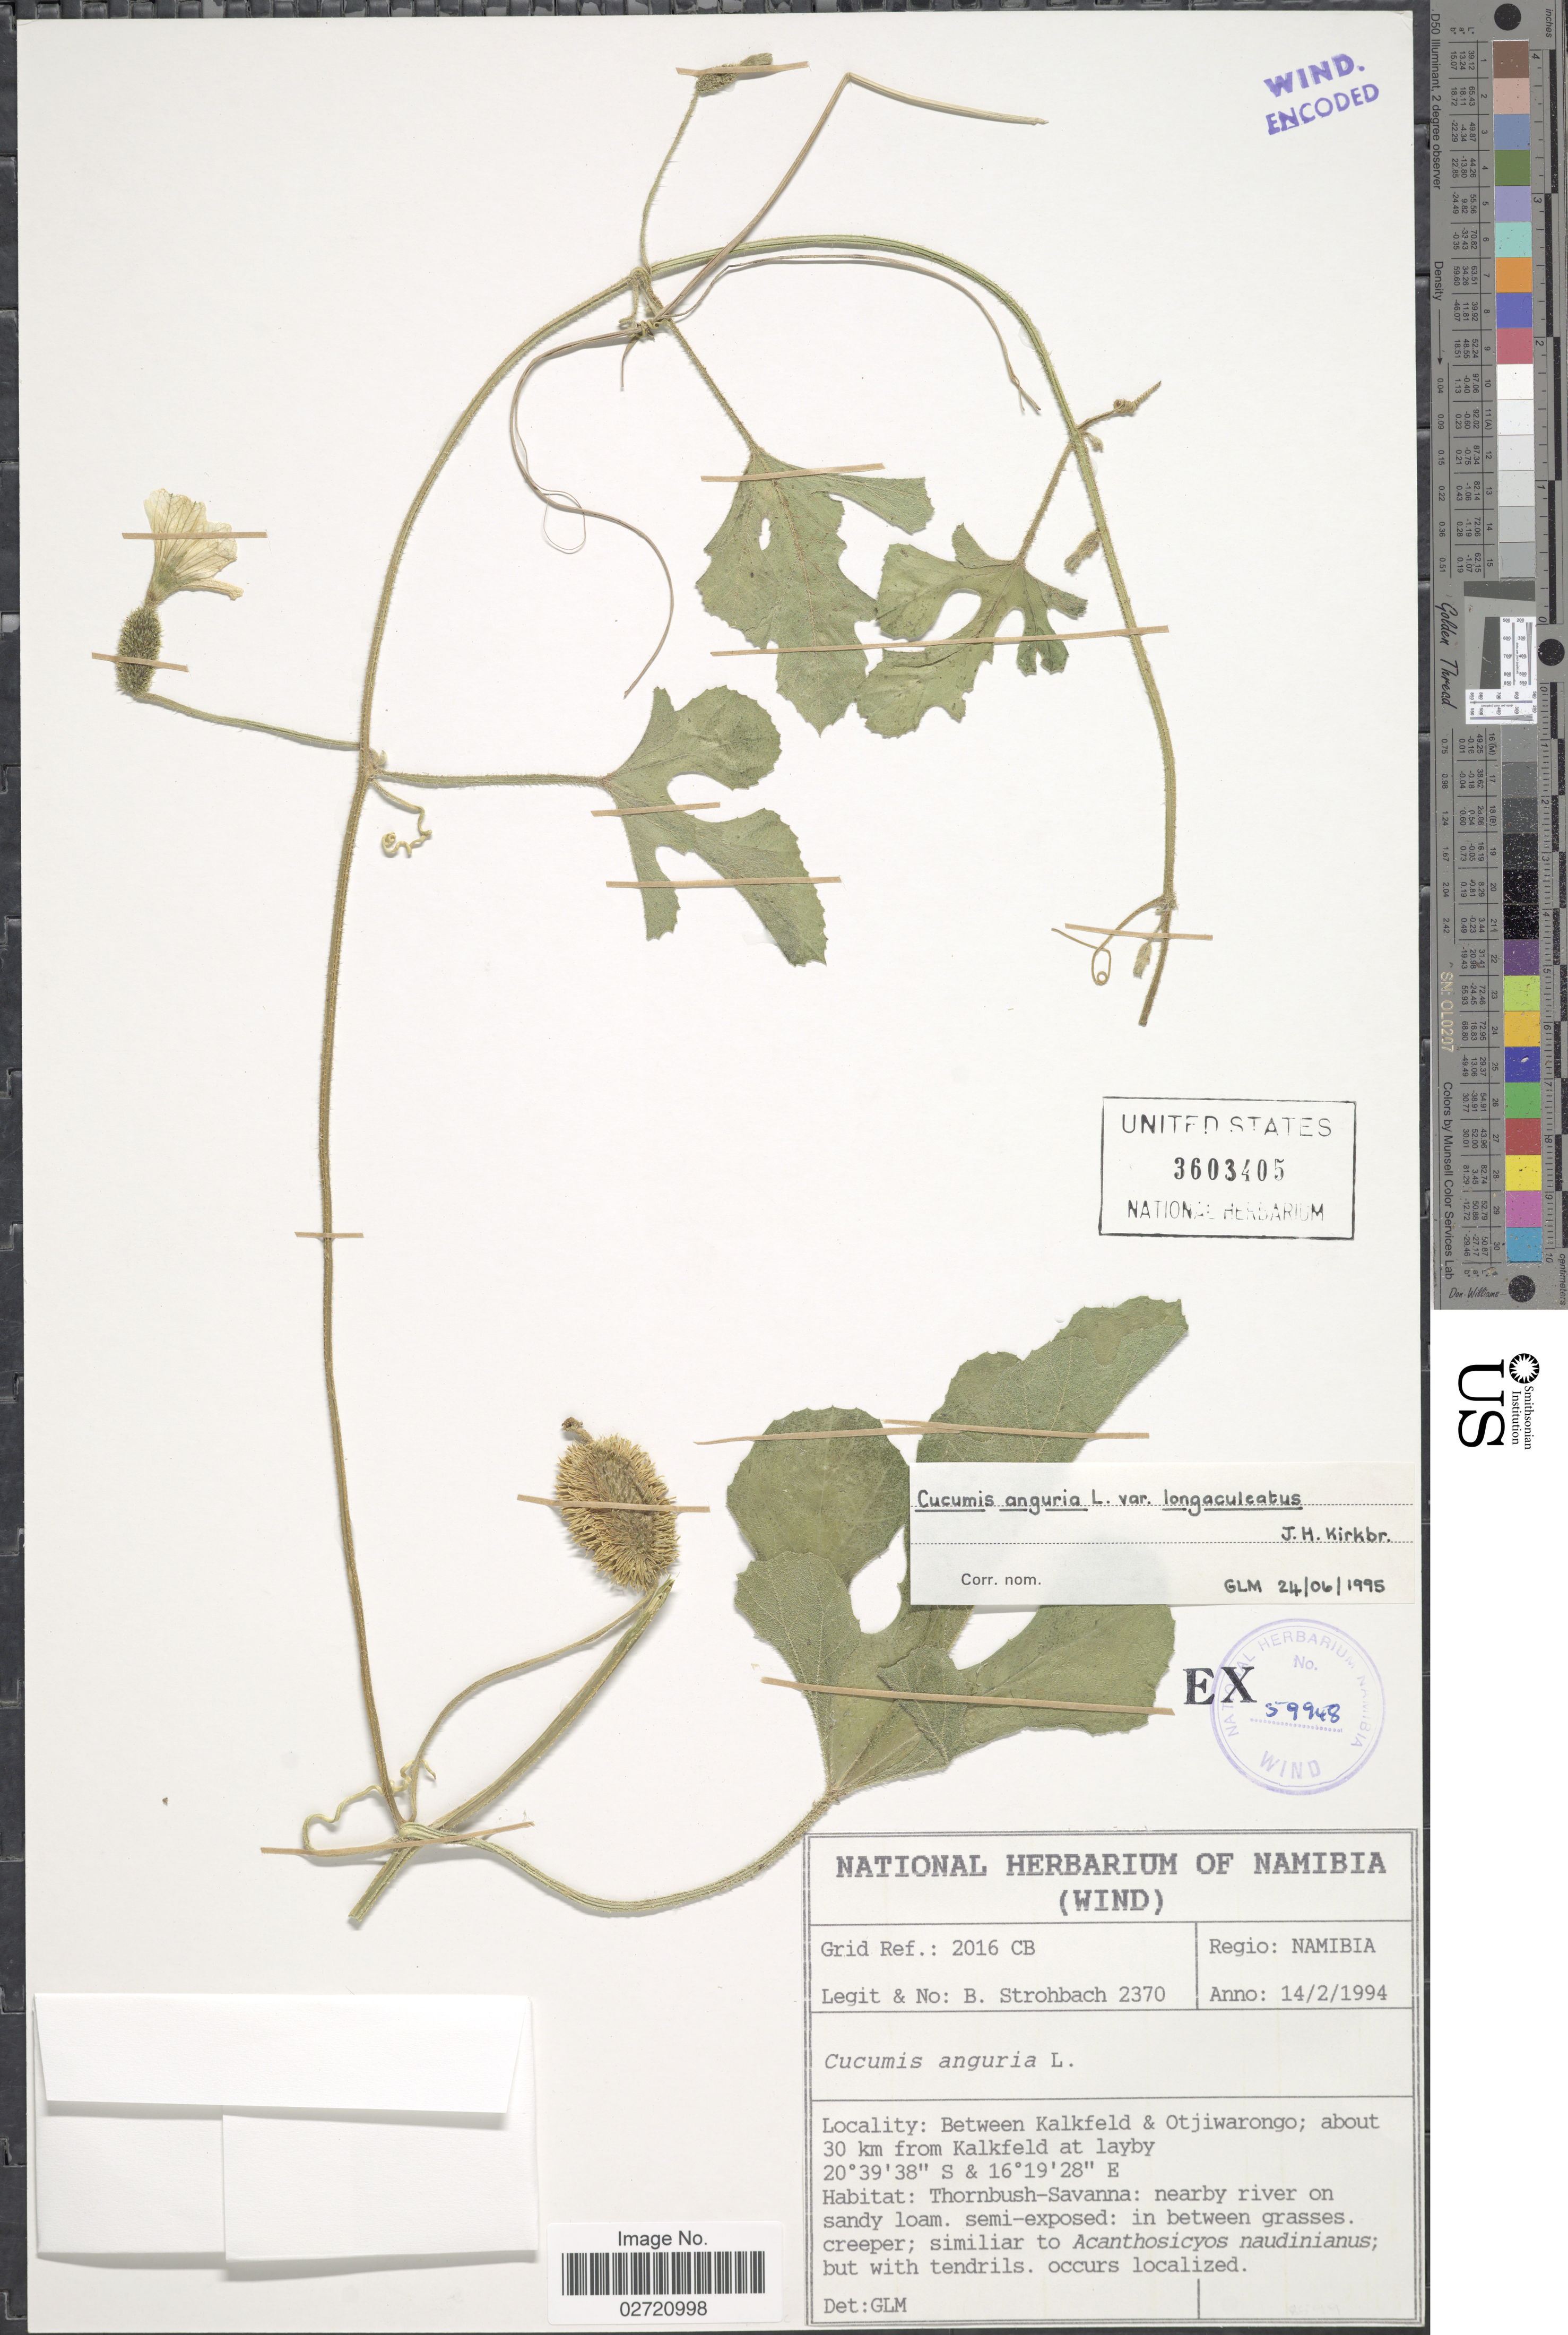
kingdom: Plantae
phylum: Tracheophyta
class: Magnoliopsida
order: Cucurbitales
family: Cucurbitaceae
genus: Cucumis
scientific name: Cucumis anguria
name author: L.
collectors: B. Strohbach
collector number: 2370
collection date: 1994-02-14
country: Namibia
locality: Between Kalkfeld & Otjiwarongo about 30 km from Kalkfeld at layby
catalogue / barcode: US 3603405